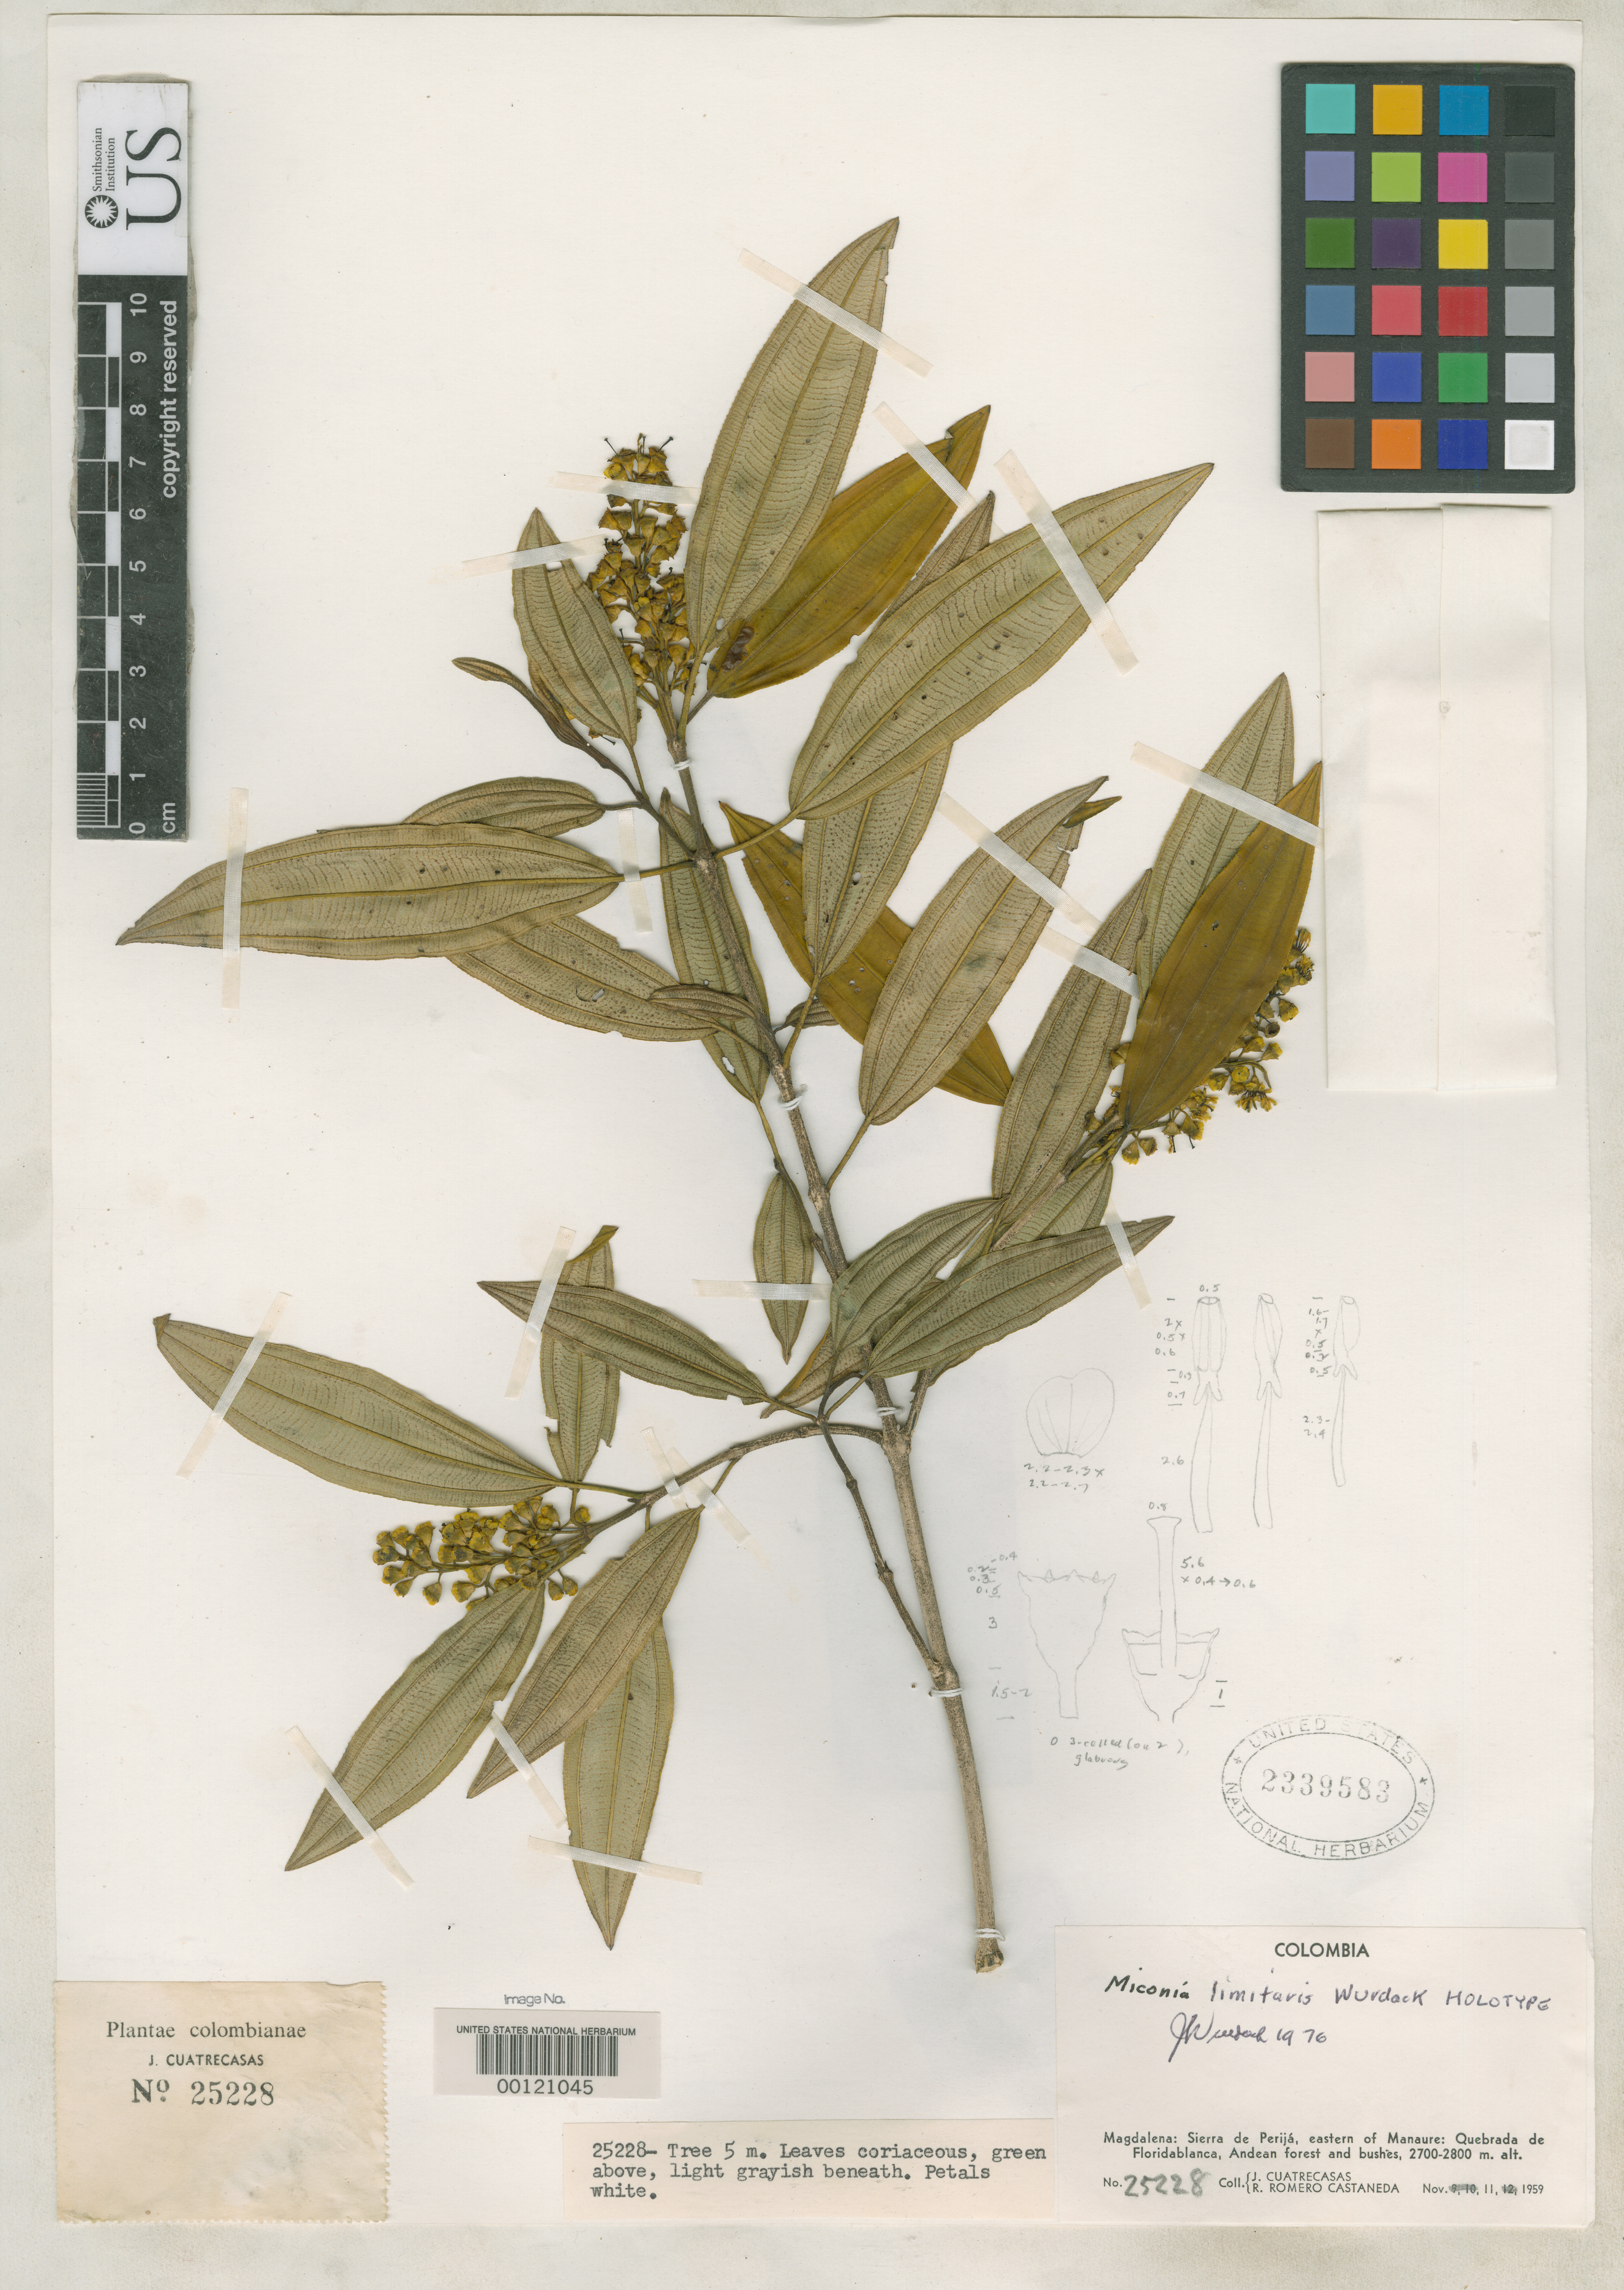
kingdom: Plantae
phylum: Tracheophyta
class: Magnoliopsida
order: Myrtales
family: Melastomataceae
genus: Miconia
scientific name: Miconia limitaris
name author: Wurdack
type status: Holotype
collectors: J. Cuatrecasas & R. Romero Castañeda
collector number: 25228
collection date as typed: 11 Nov 1959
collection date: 1959-11-11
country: Colombia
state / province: Magdalena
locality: Sierra de Perija, E of Manaure.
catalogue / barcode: US 2339583